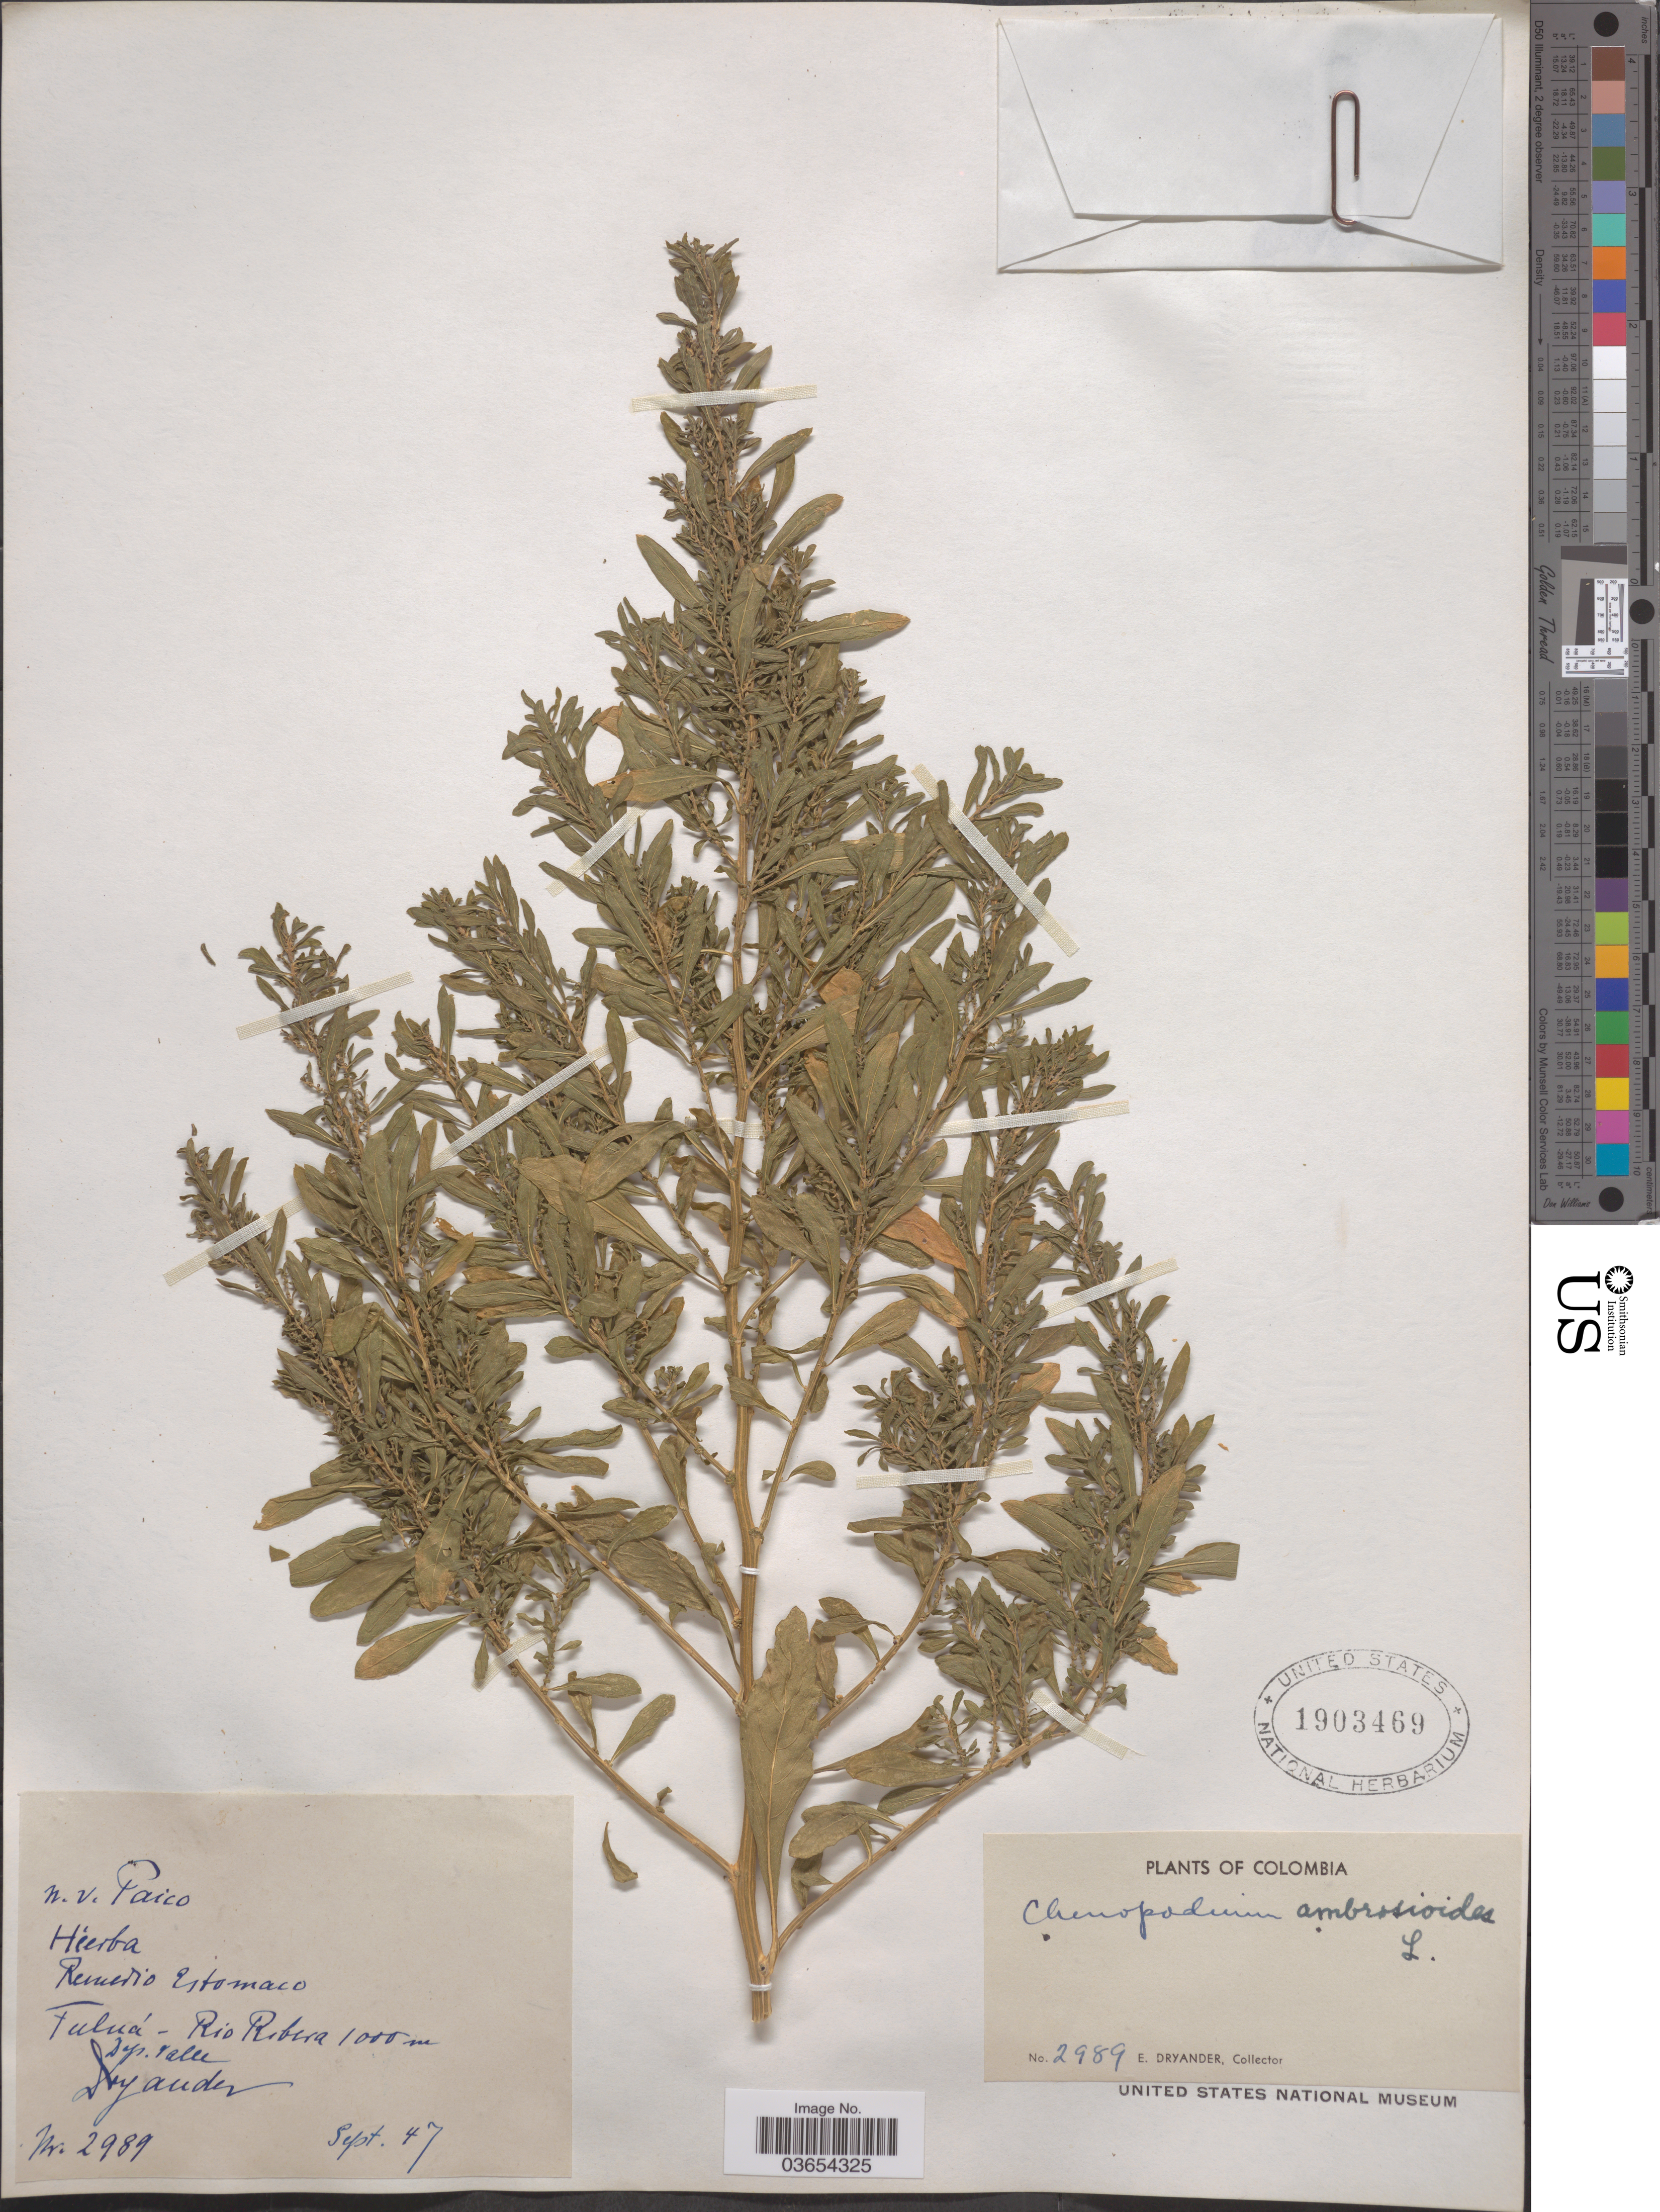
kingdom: Plantae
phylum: Tracheophyta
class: Magnoliopsida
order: Caryophyllales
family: Amaranthaceae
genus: Chenopodium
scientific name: Chenopodium ambrosioides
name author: L.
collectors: E. Dryander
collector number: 2989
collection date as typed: Transcribed d/m/y: /9/47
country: Colombia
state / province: Valle del Cauca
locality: Fuluá-Rio Ribera. Dep. Valle.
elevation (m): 1000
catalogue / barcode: US 1903469